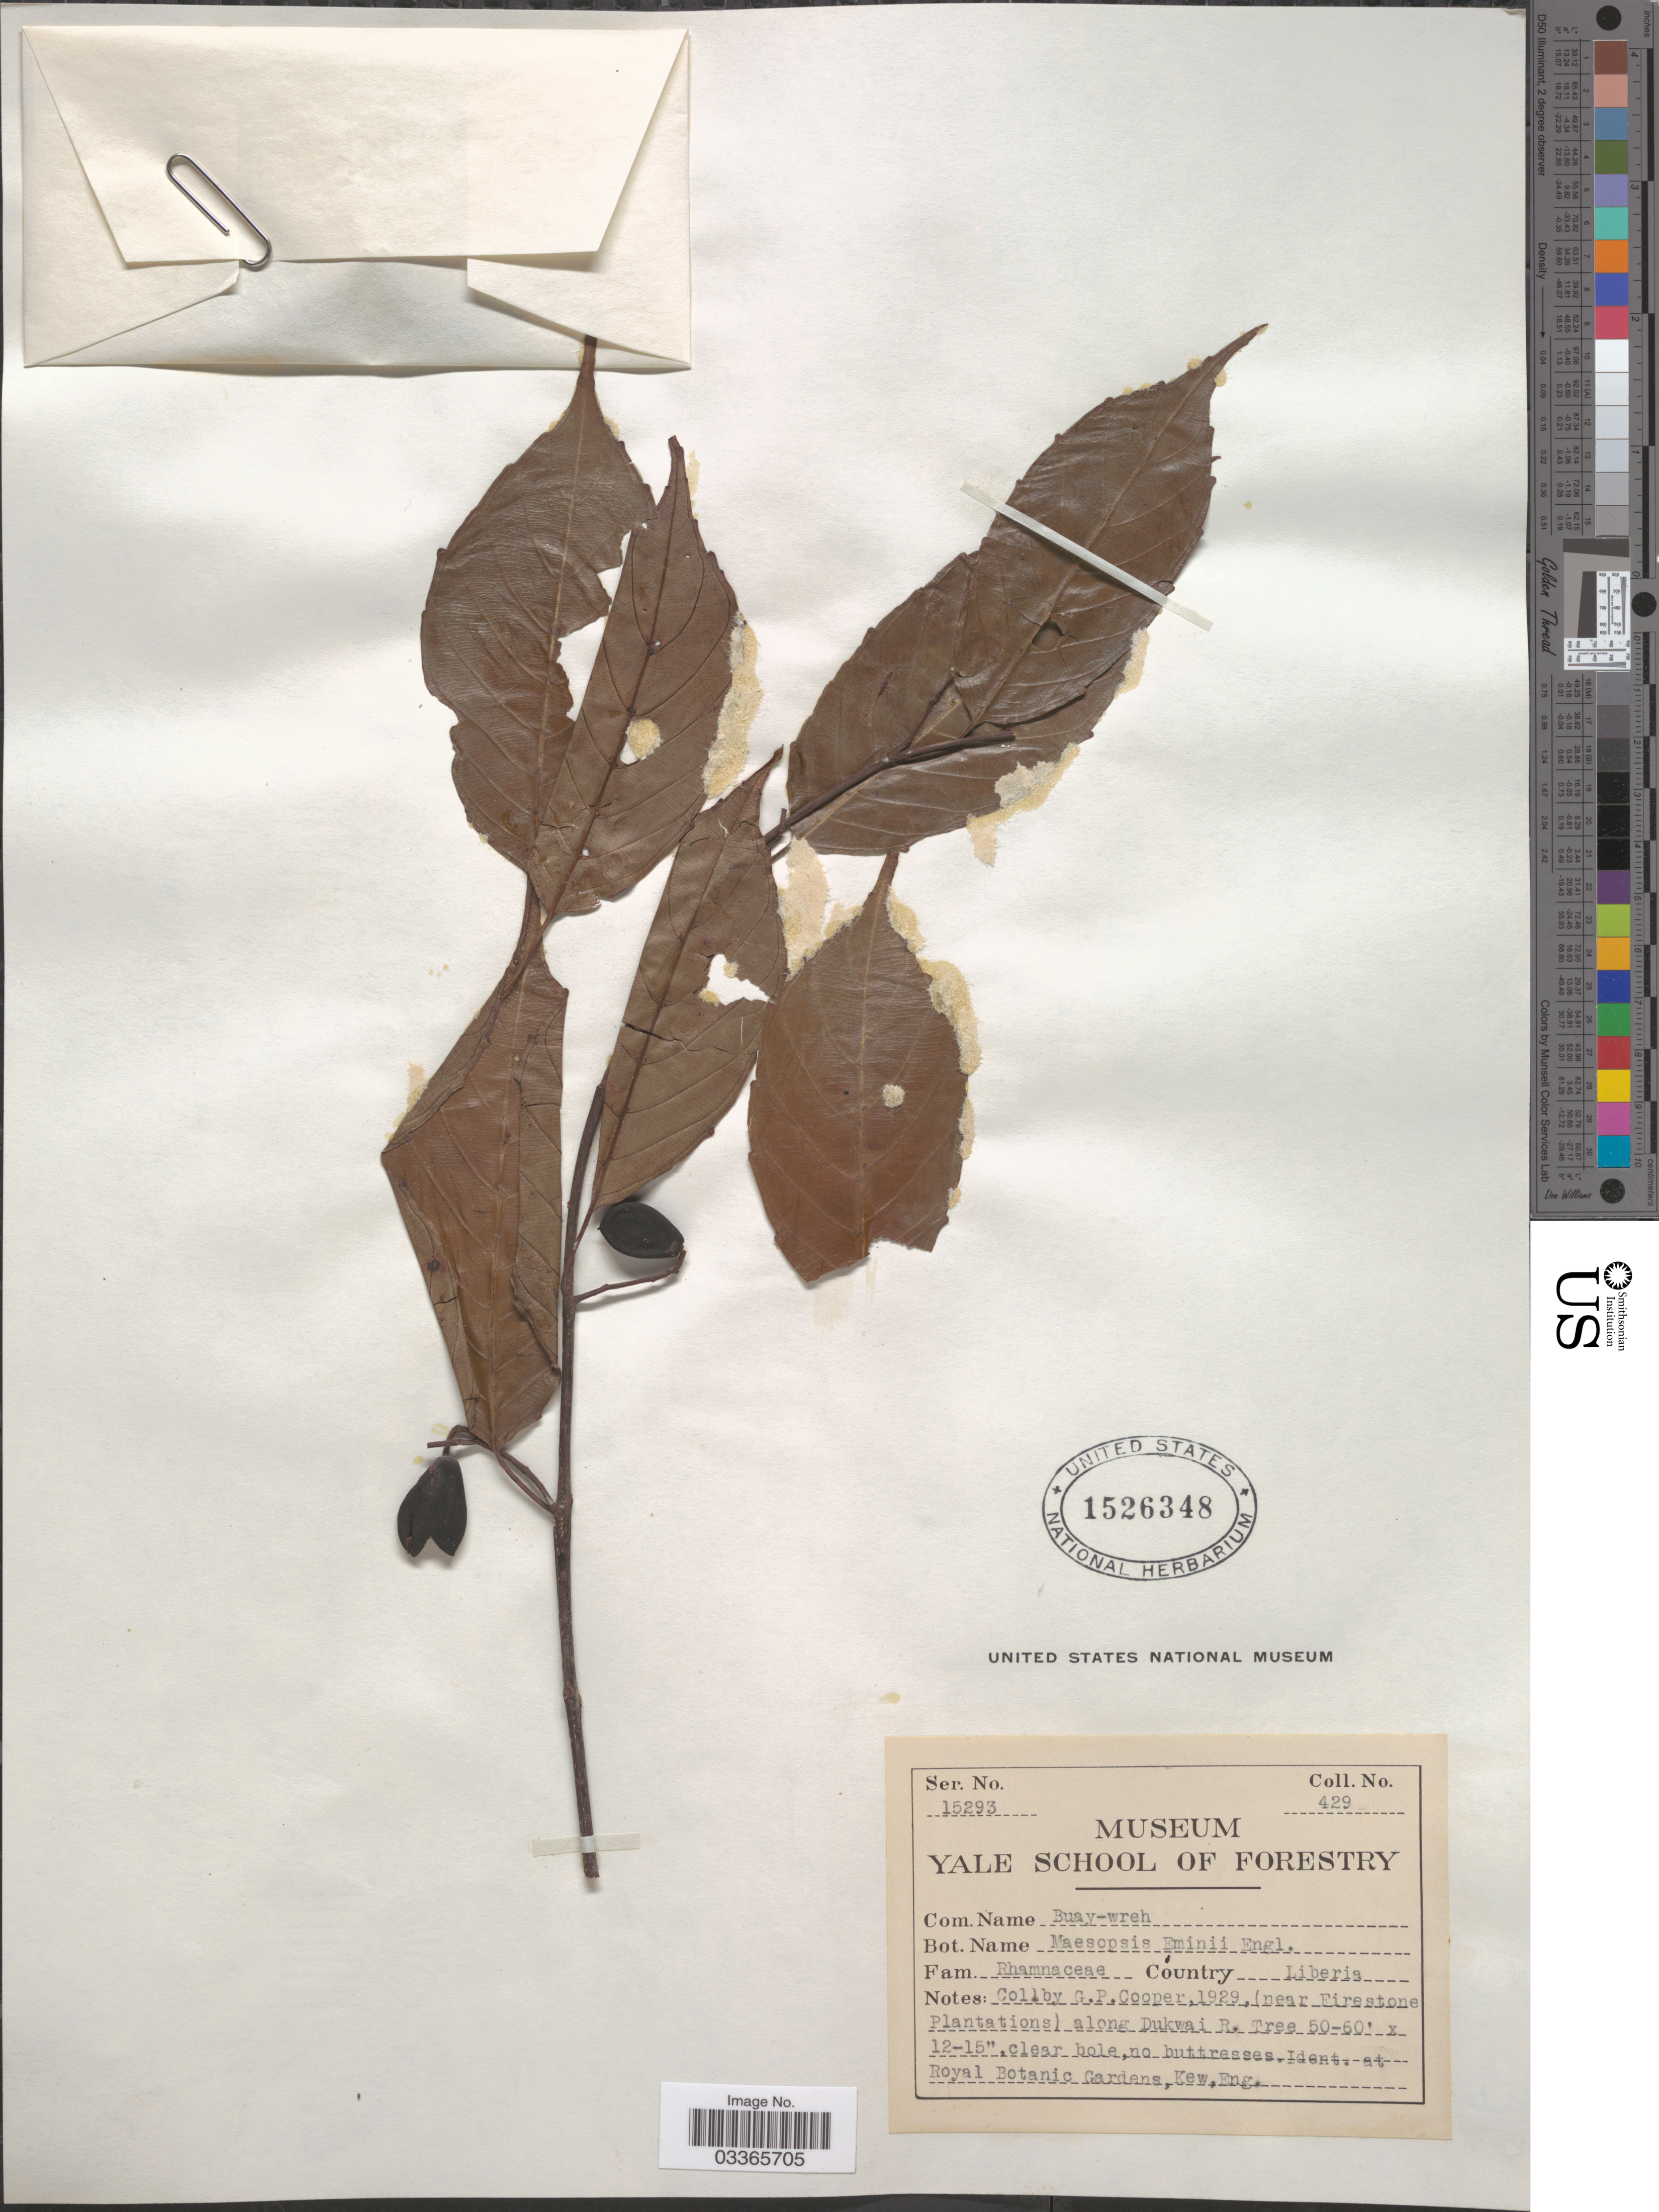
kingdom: Plantae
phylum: Tracheophyta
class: Magnoliopsida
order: Rosales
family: Rhamnaceae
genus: Maesopsis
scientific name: Maesopsis eminii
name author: Engl.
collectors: G. Cooper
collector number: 429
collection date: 1929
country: Liberia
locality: Near Firestone Plantations) along Dukwai R.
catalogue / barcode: US 1526348